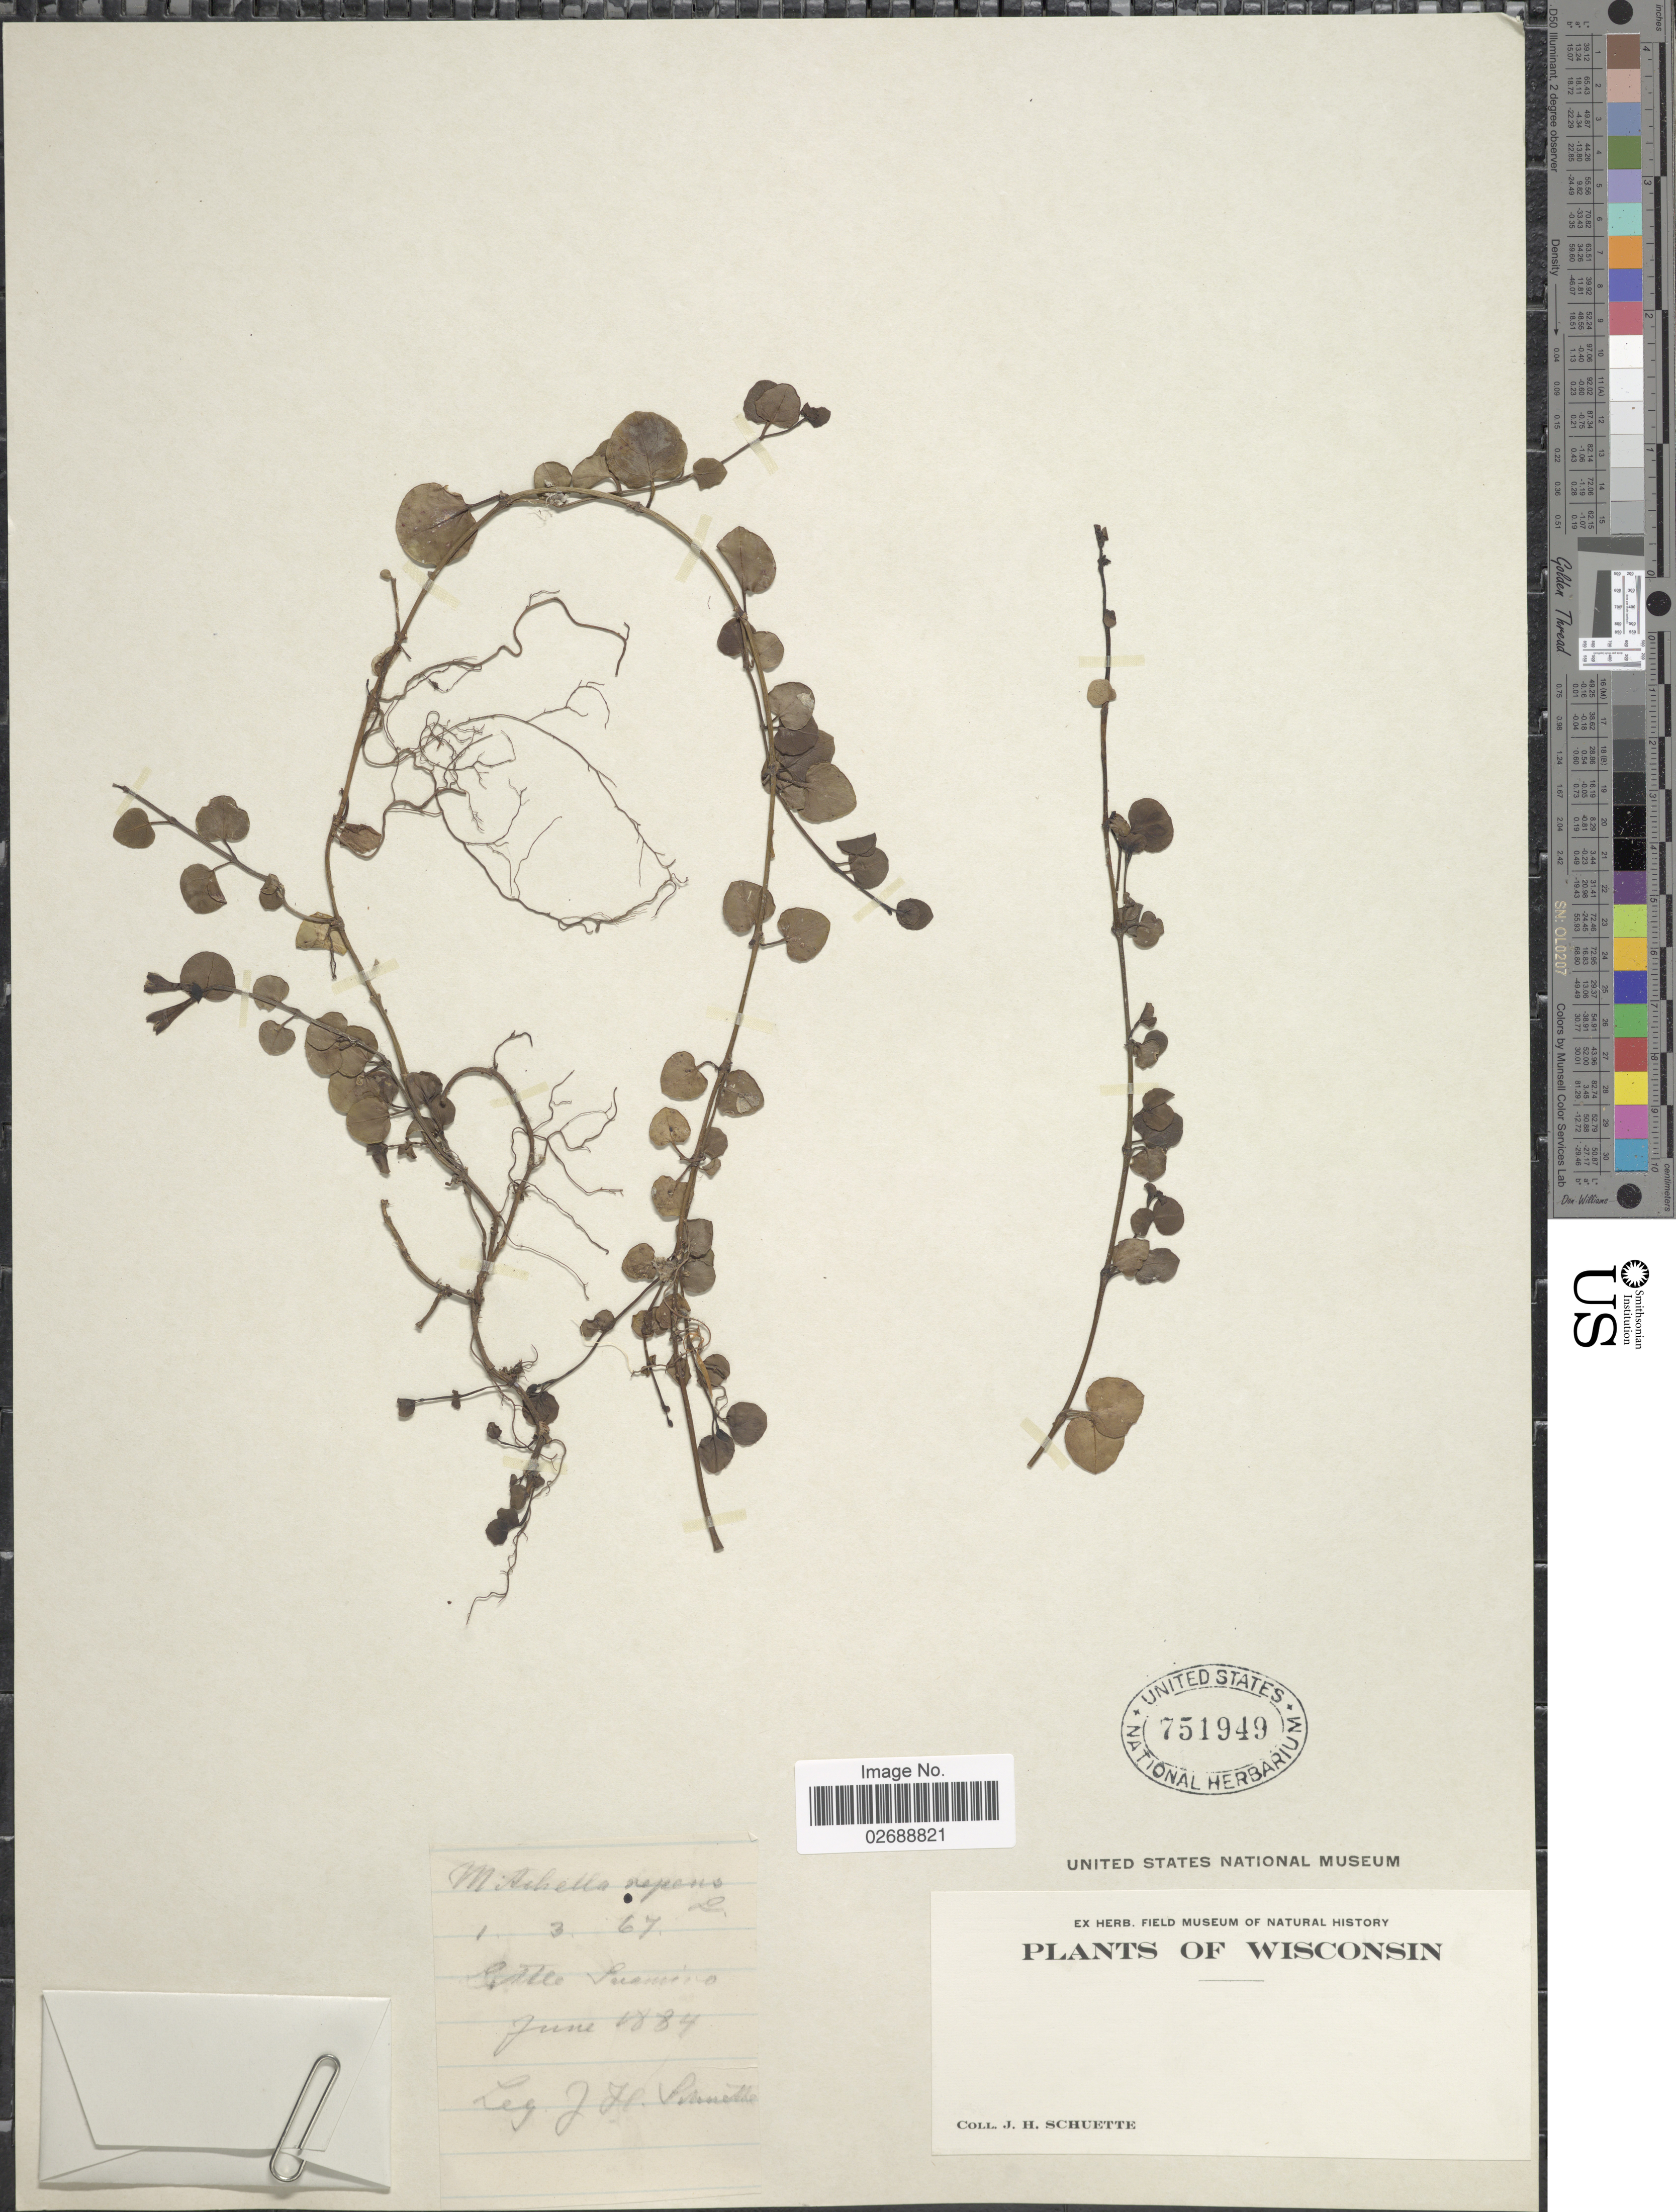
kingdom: Plantae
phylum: Tracheophyta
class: Magnoliopsida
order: Gentianales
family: Rubiaceae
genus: Mitchella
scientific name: Mitchella repens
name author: L.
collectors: J. H. Schuette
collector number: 1.3.67.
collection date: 1884-06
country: United States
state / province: Wisconsin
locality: Little Suamico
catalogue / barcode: US 751949